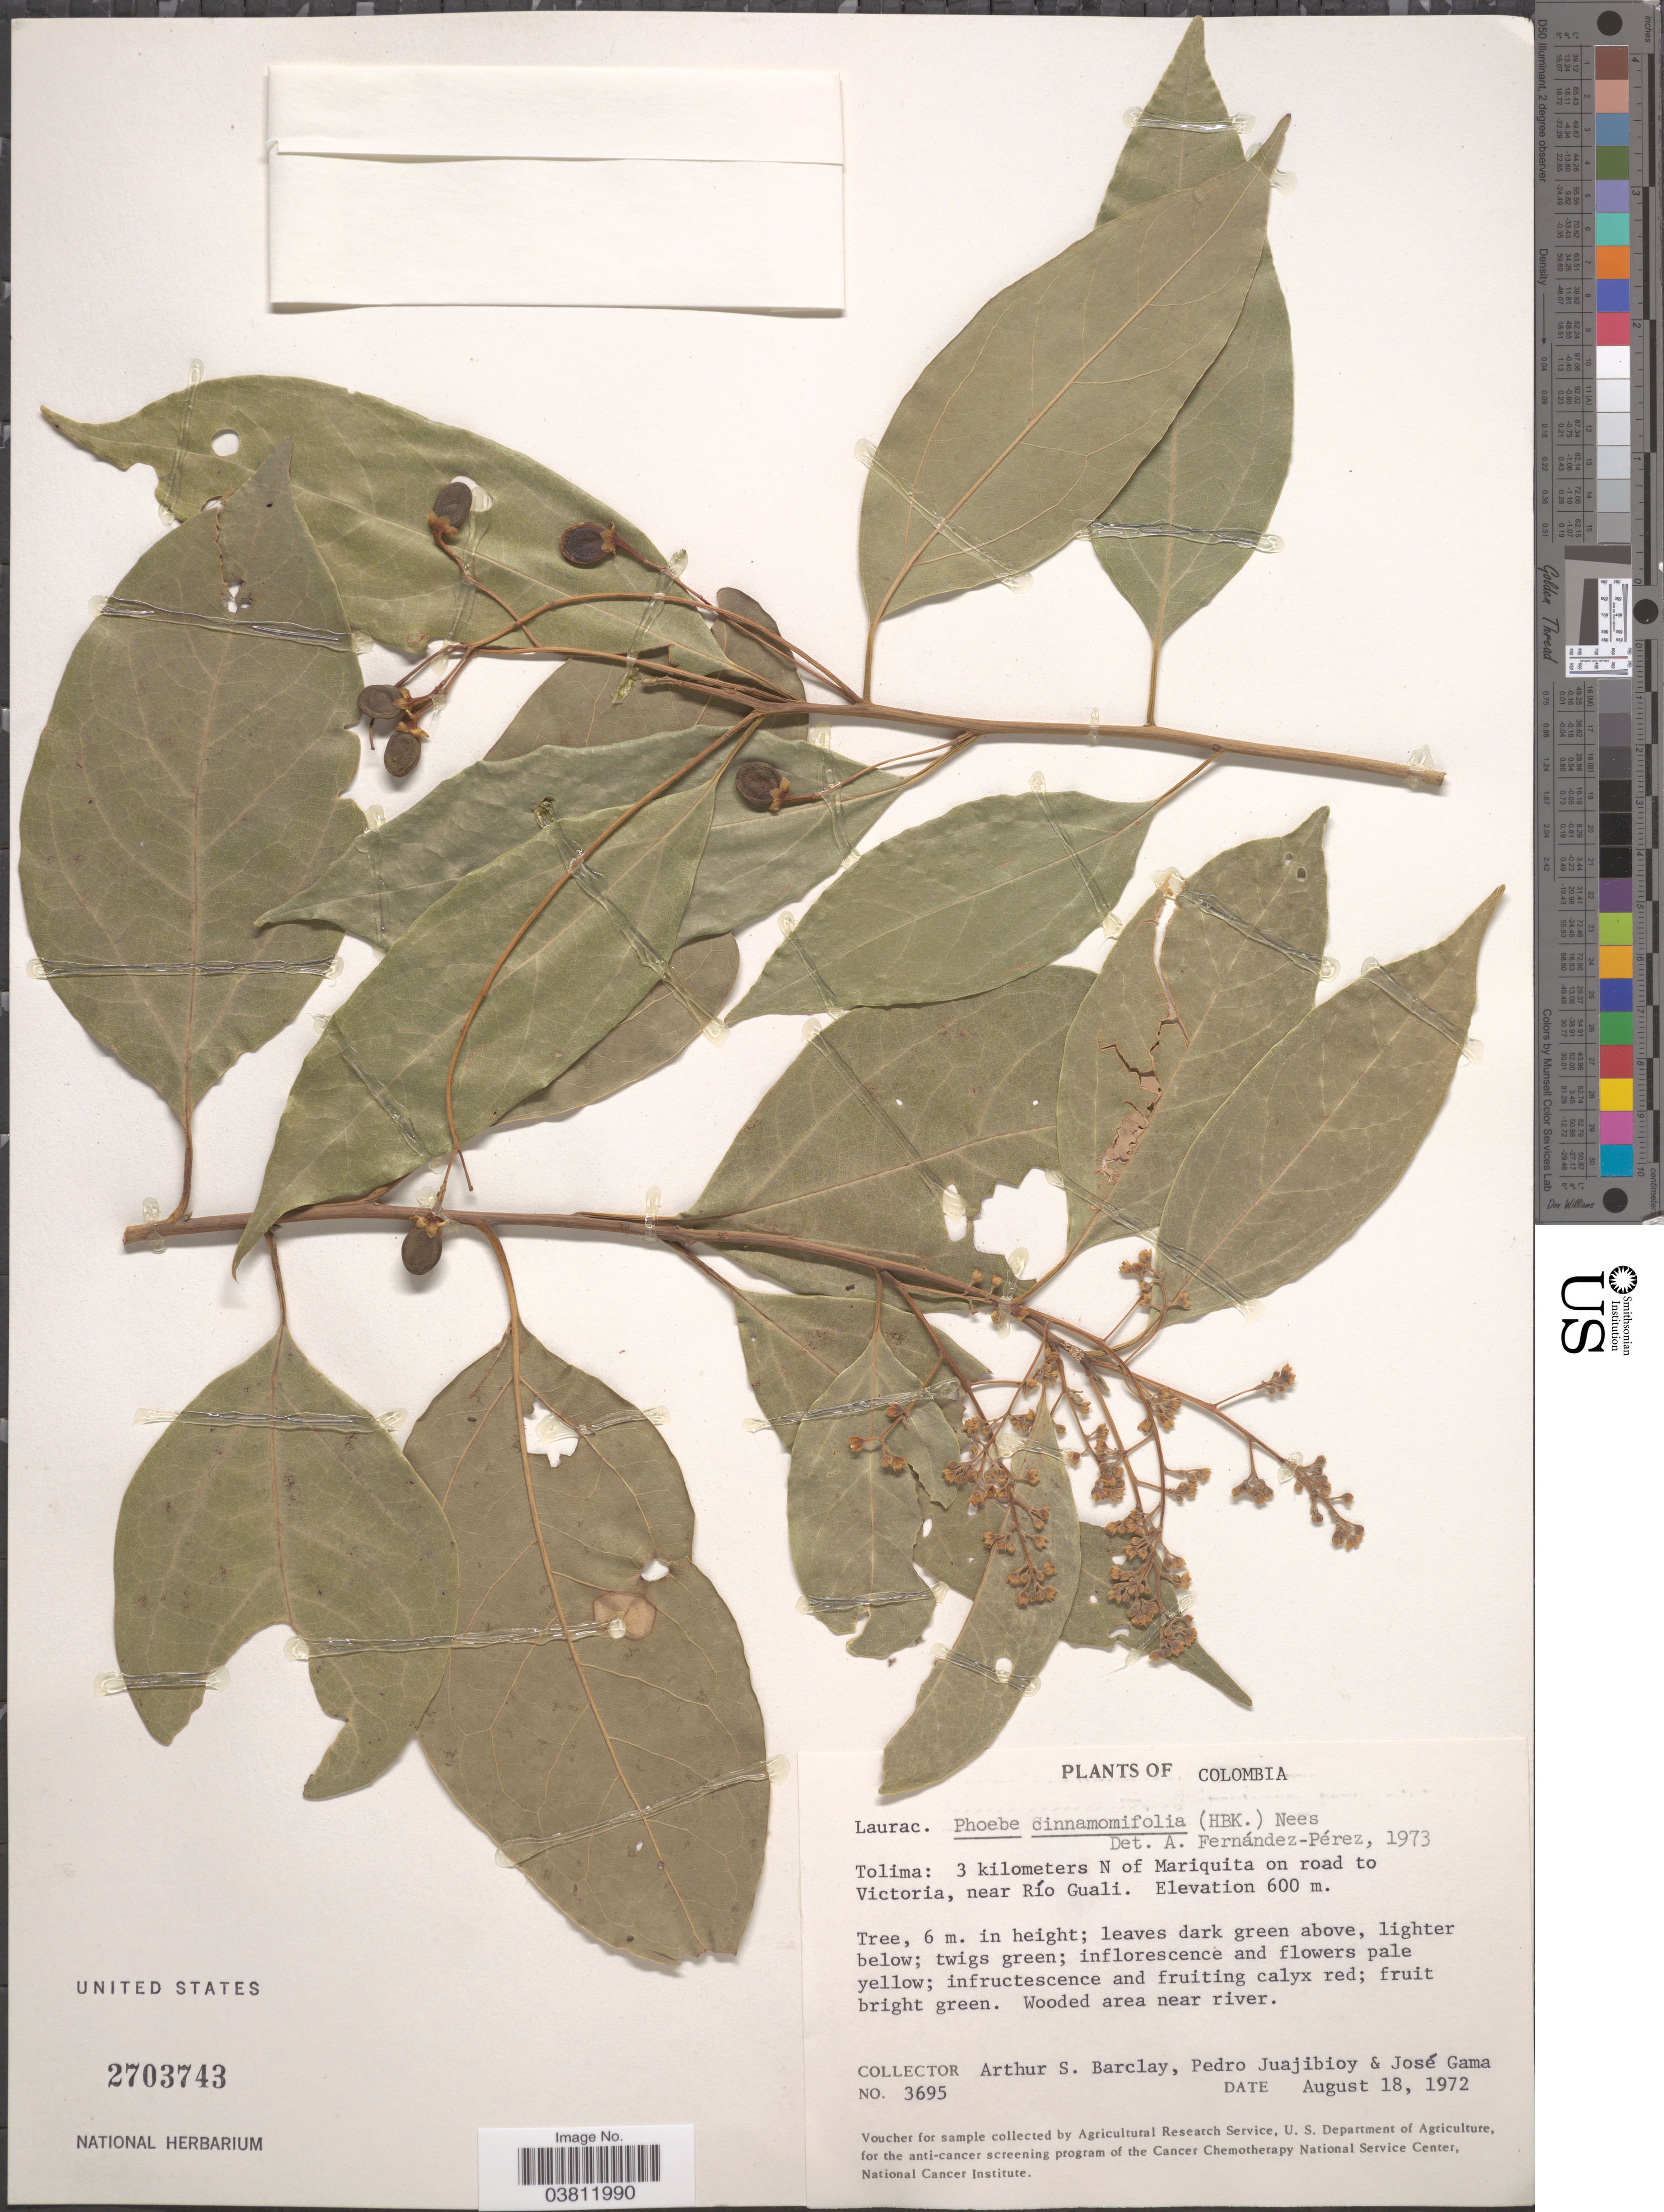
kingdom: Plantae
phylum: Tracheophyta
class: Magnoliopsida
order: Laurales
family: Lauraceae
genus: Phoebe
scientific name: Phoebe cinnamomifolia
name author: (Kunth) Nees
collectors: A. S. Barclay, P. Juajibioy & J. Gama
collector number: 3695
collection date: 1972-08-18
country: Colombia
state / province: Tolima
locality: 3 kilometers N of Mariquita on road to Victoria, near Río Guali.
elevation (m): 600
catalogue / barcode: US 2703743